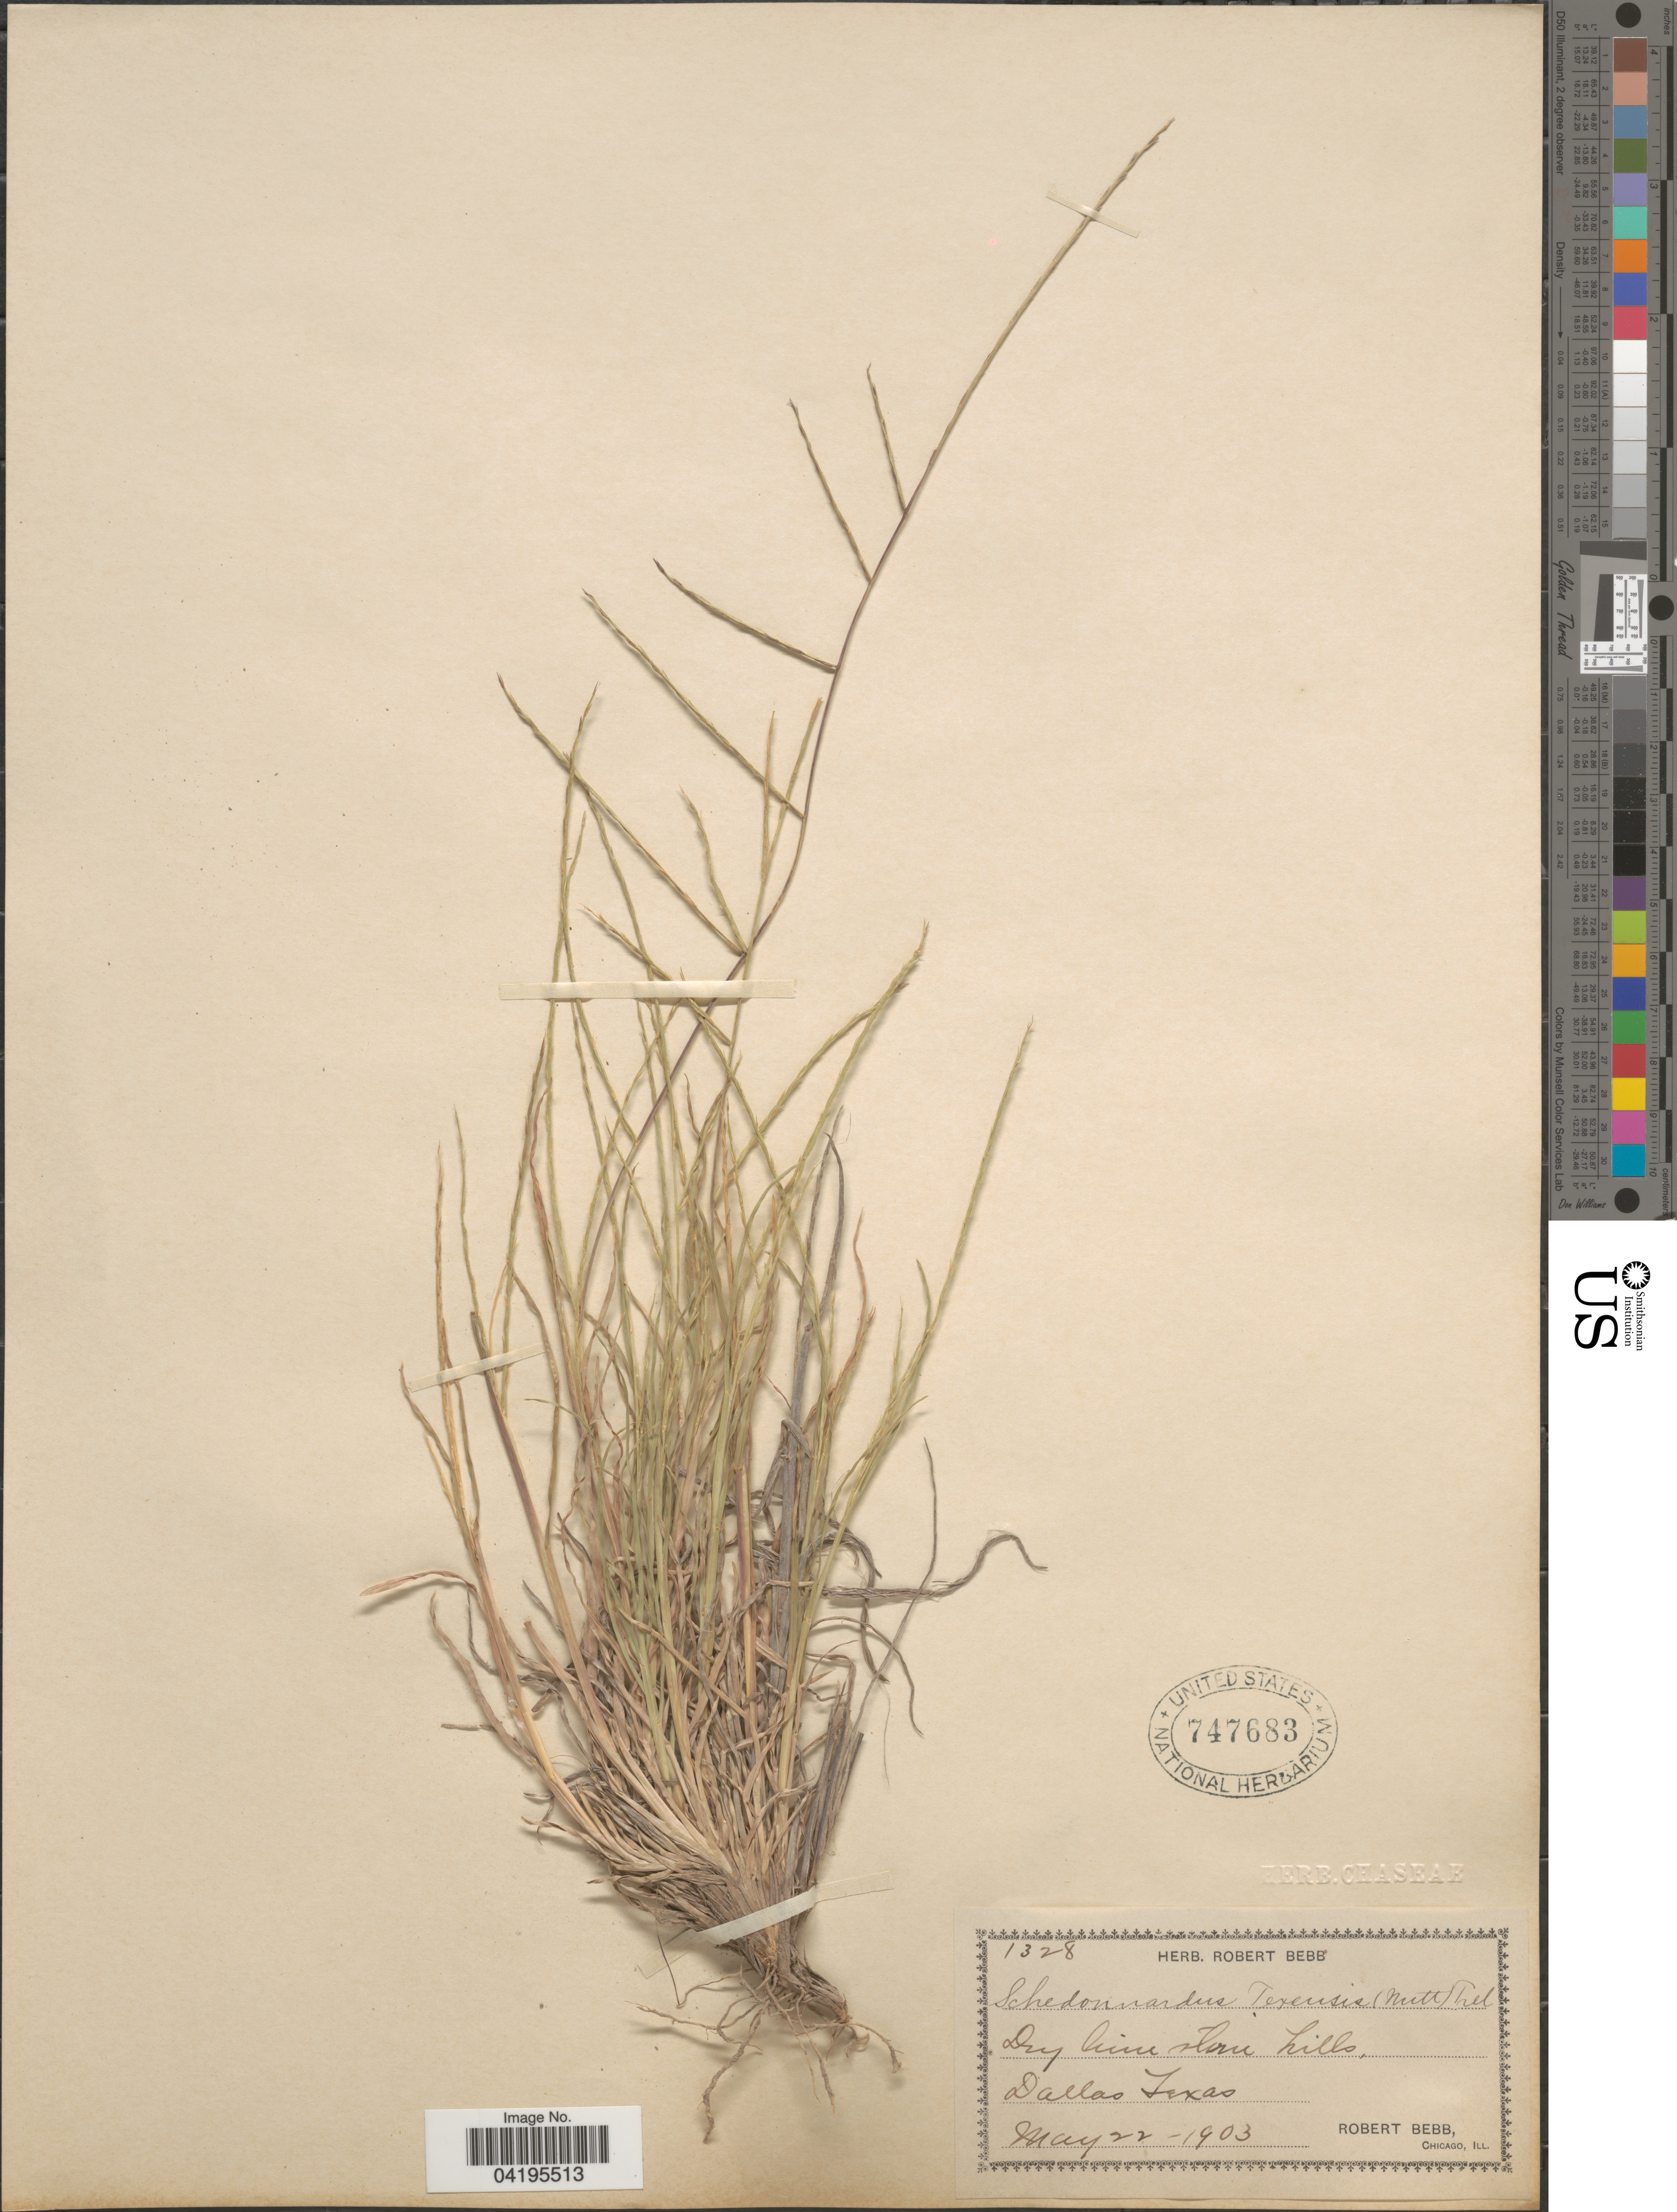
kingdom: Plantae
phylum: Tracheophyta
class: Liliopsida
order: Poales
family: Poaceae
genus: Muhlenbergia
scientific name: Muhlenbergia paniculata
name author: (Nutt.) Columbus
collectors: R. Bebb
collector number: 1328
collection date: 1903-05-22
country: United States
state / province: Texas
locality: Dallas.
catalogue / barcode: US 747683